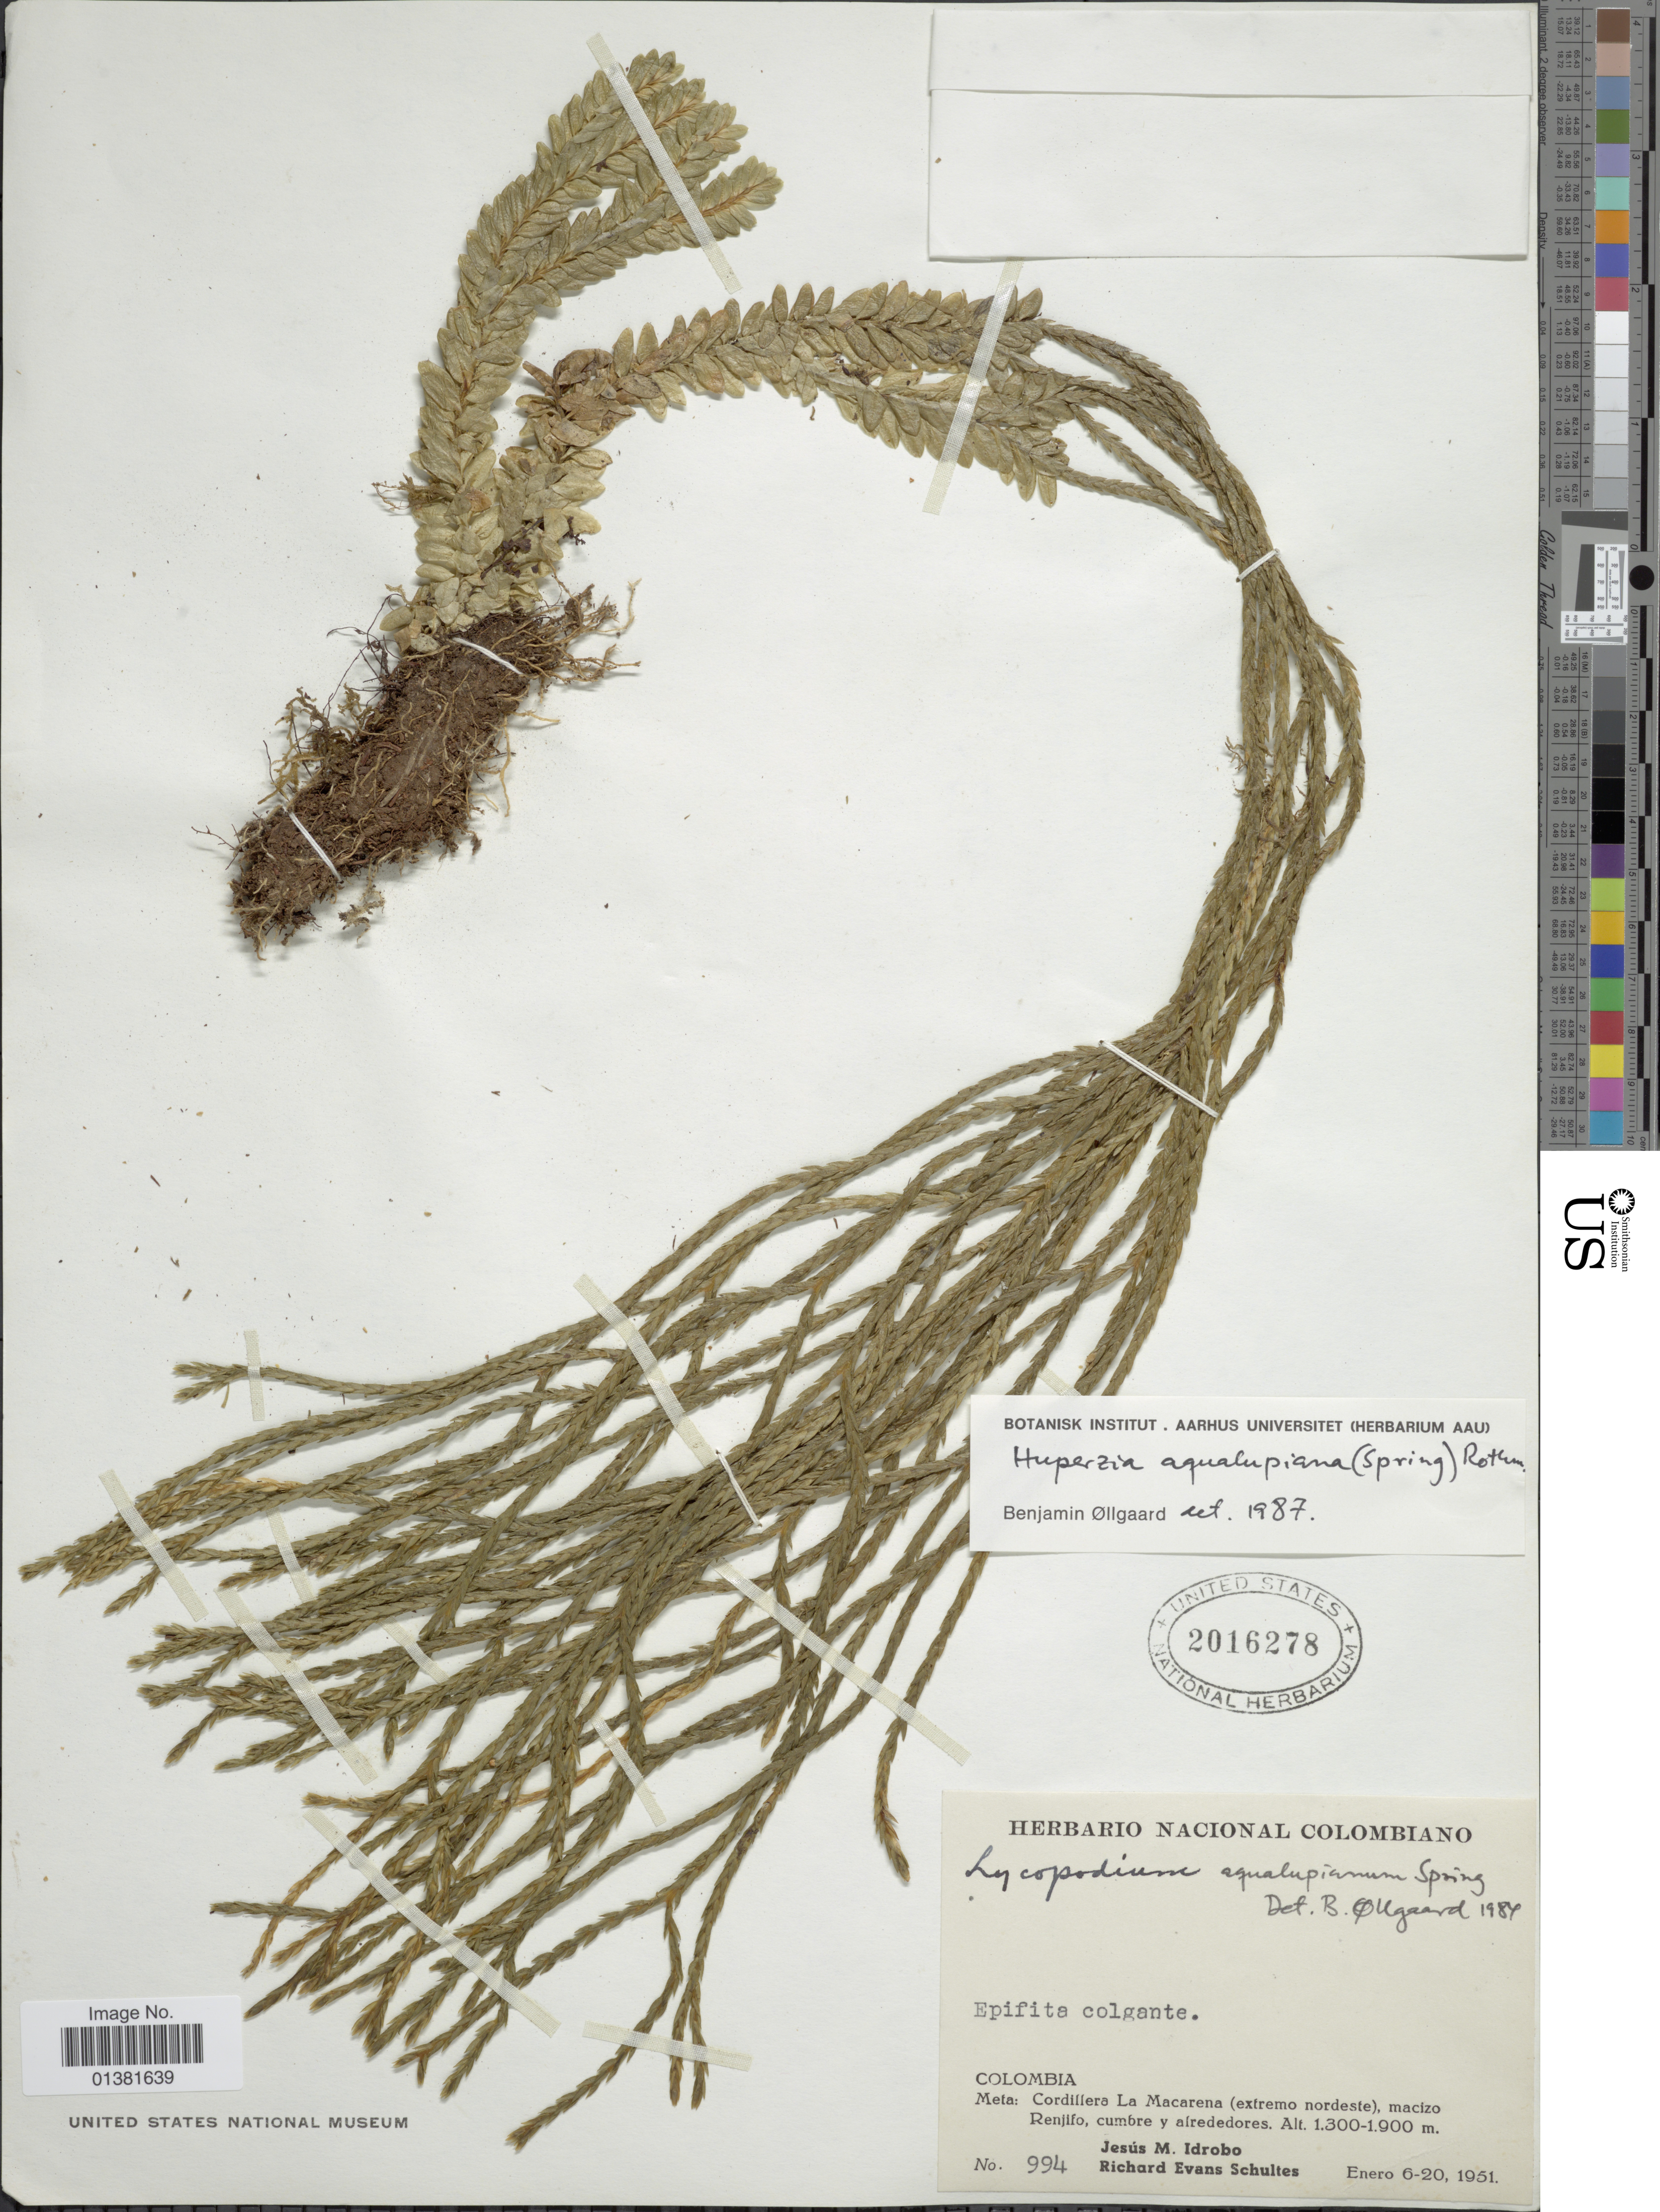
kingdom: Plantae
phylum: Tracheophyta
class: Lycopodiopsida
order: Lycopodiales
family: Lycopodiaceae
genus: Phlegmariurus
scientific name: Phlegmariurus aqualupianus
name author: (Spring) B. Øllg.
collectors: J. M. Idrobo & R. E. Schultes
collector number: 994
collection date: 1951-01-06/1951-01-20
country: Colombia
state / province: Meta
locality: Cordillera La Macarena (extreme nordeste), macizo Renjifo, cumbre y alrededores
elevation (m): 1300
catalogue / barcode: US 2016278